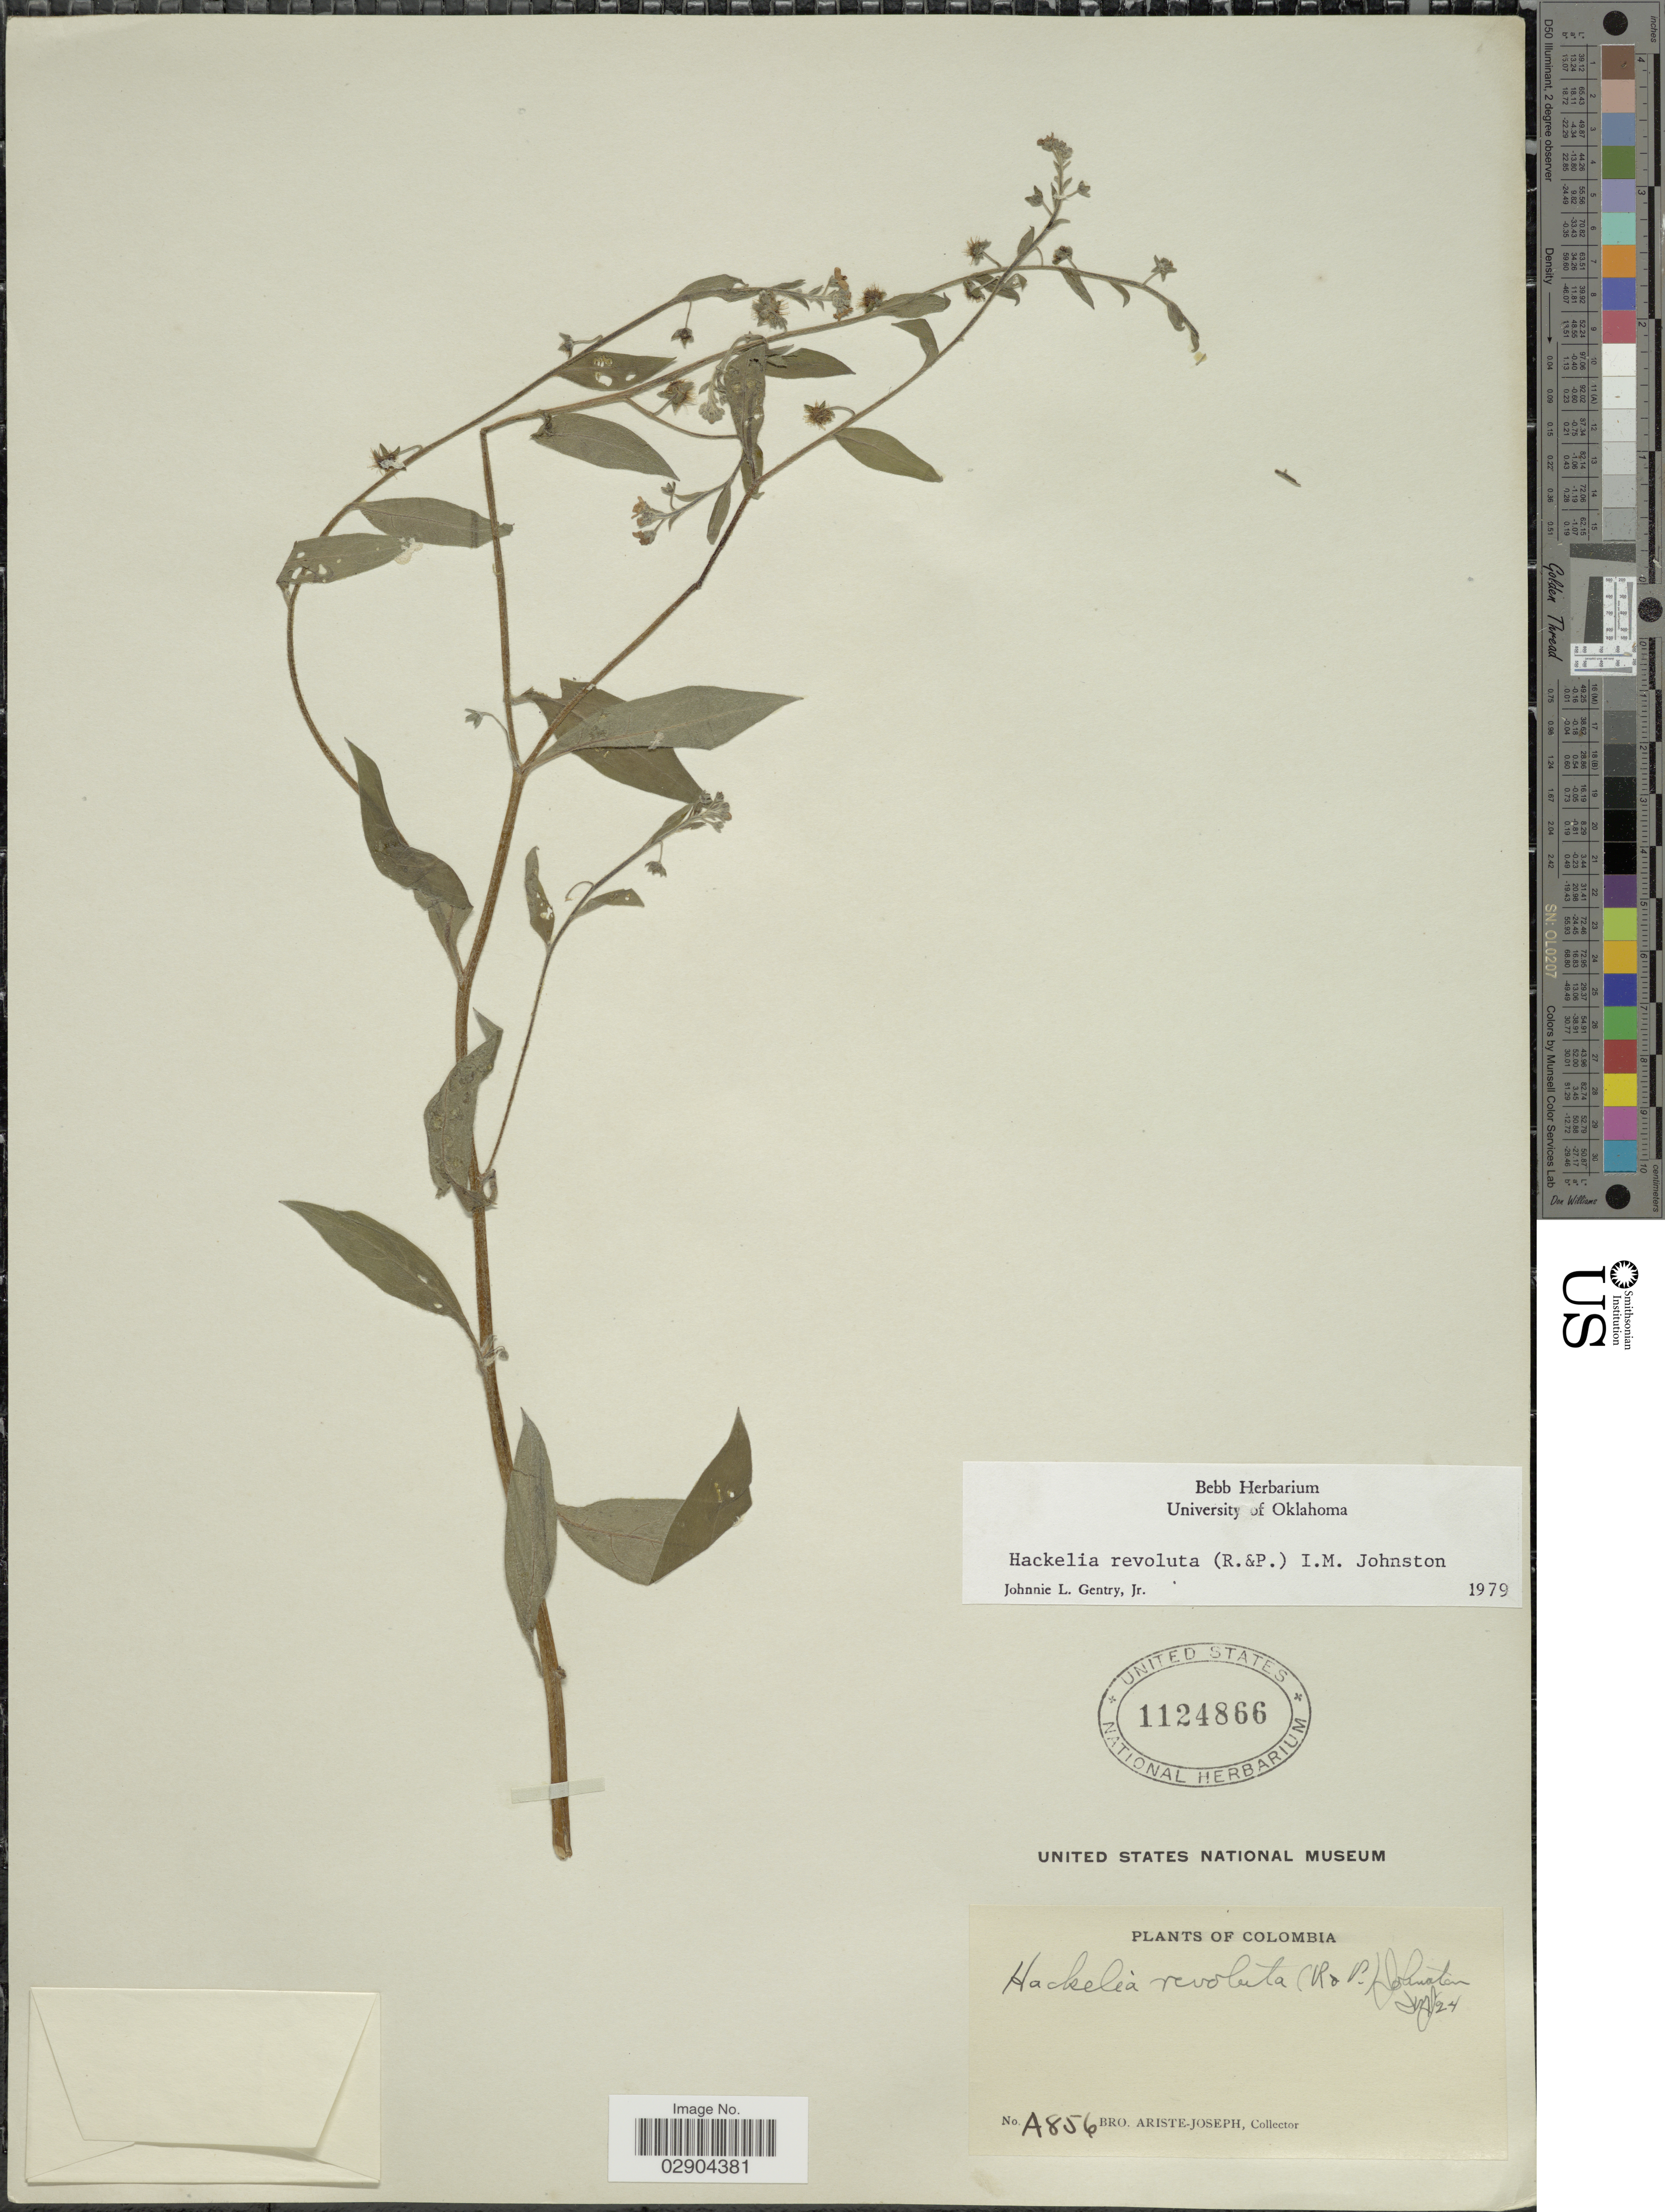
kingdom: Plantae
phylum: Tracheophyta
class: Magnoliopsida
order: Boraginales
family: Boraginaceae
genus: Hackelia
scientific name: Hackelia revoluta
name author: (Ruiz & Pav.) I.M. Johnst.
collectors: Bro. Ariste-Joseph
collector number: A856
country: Colombia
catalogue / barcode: US 1124866